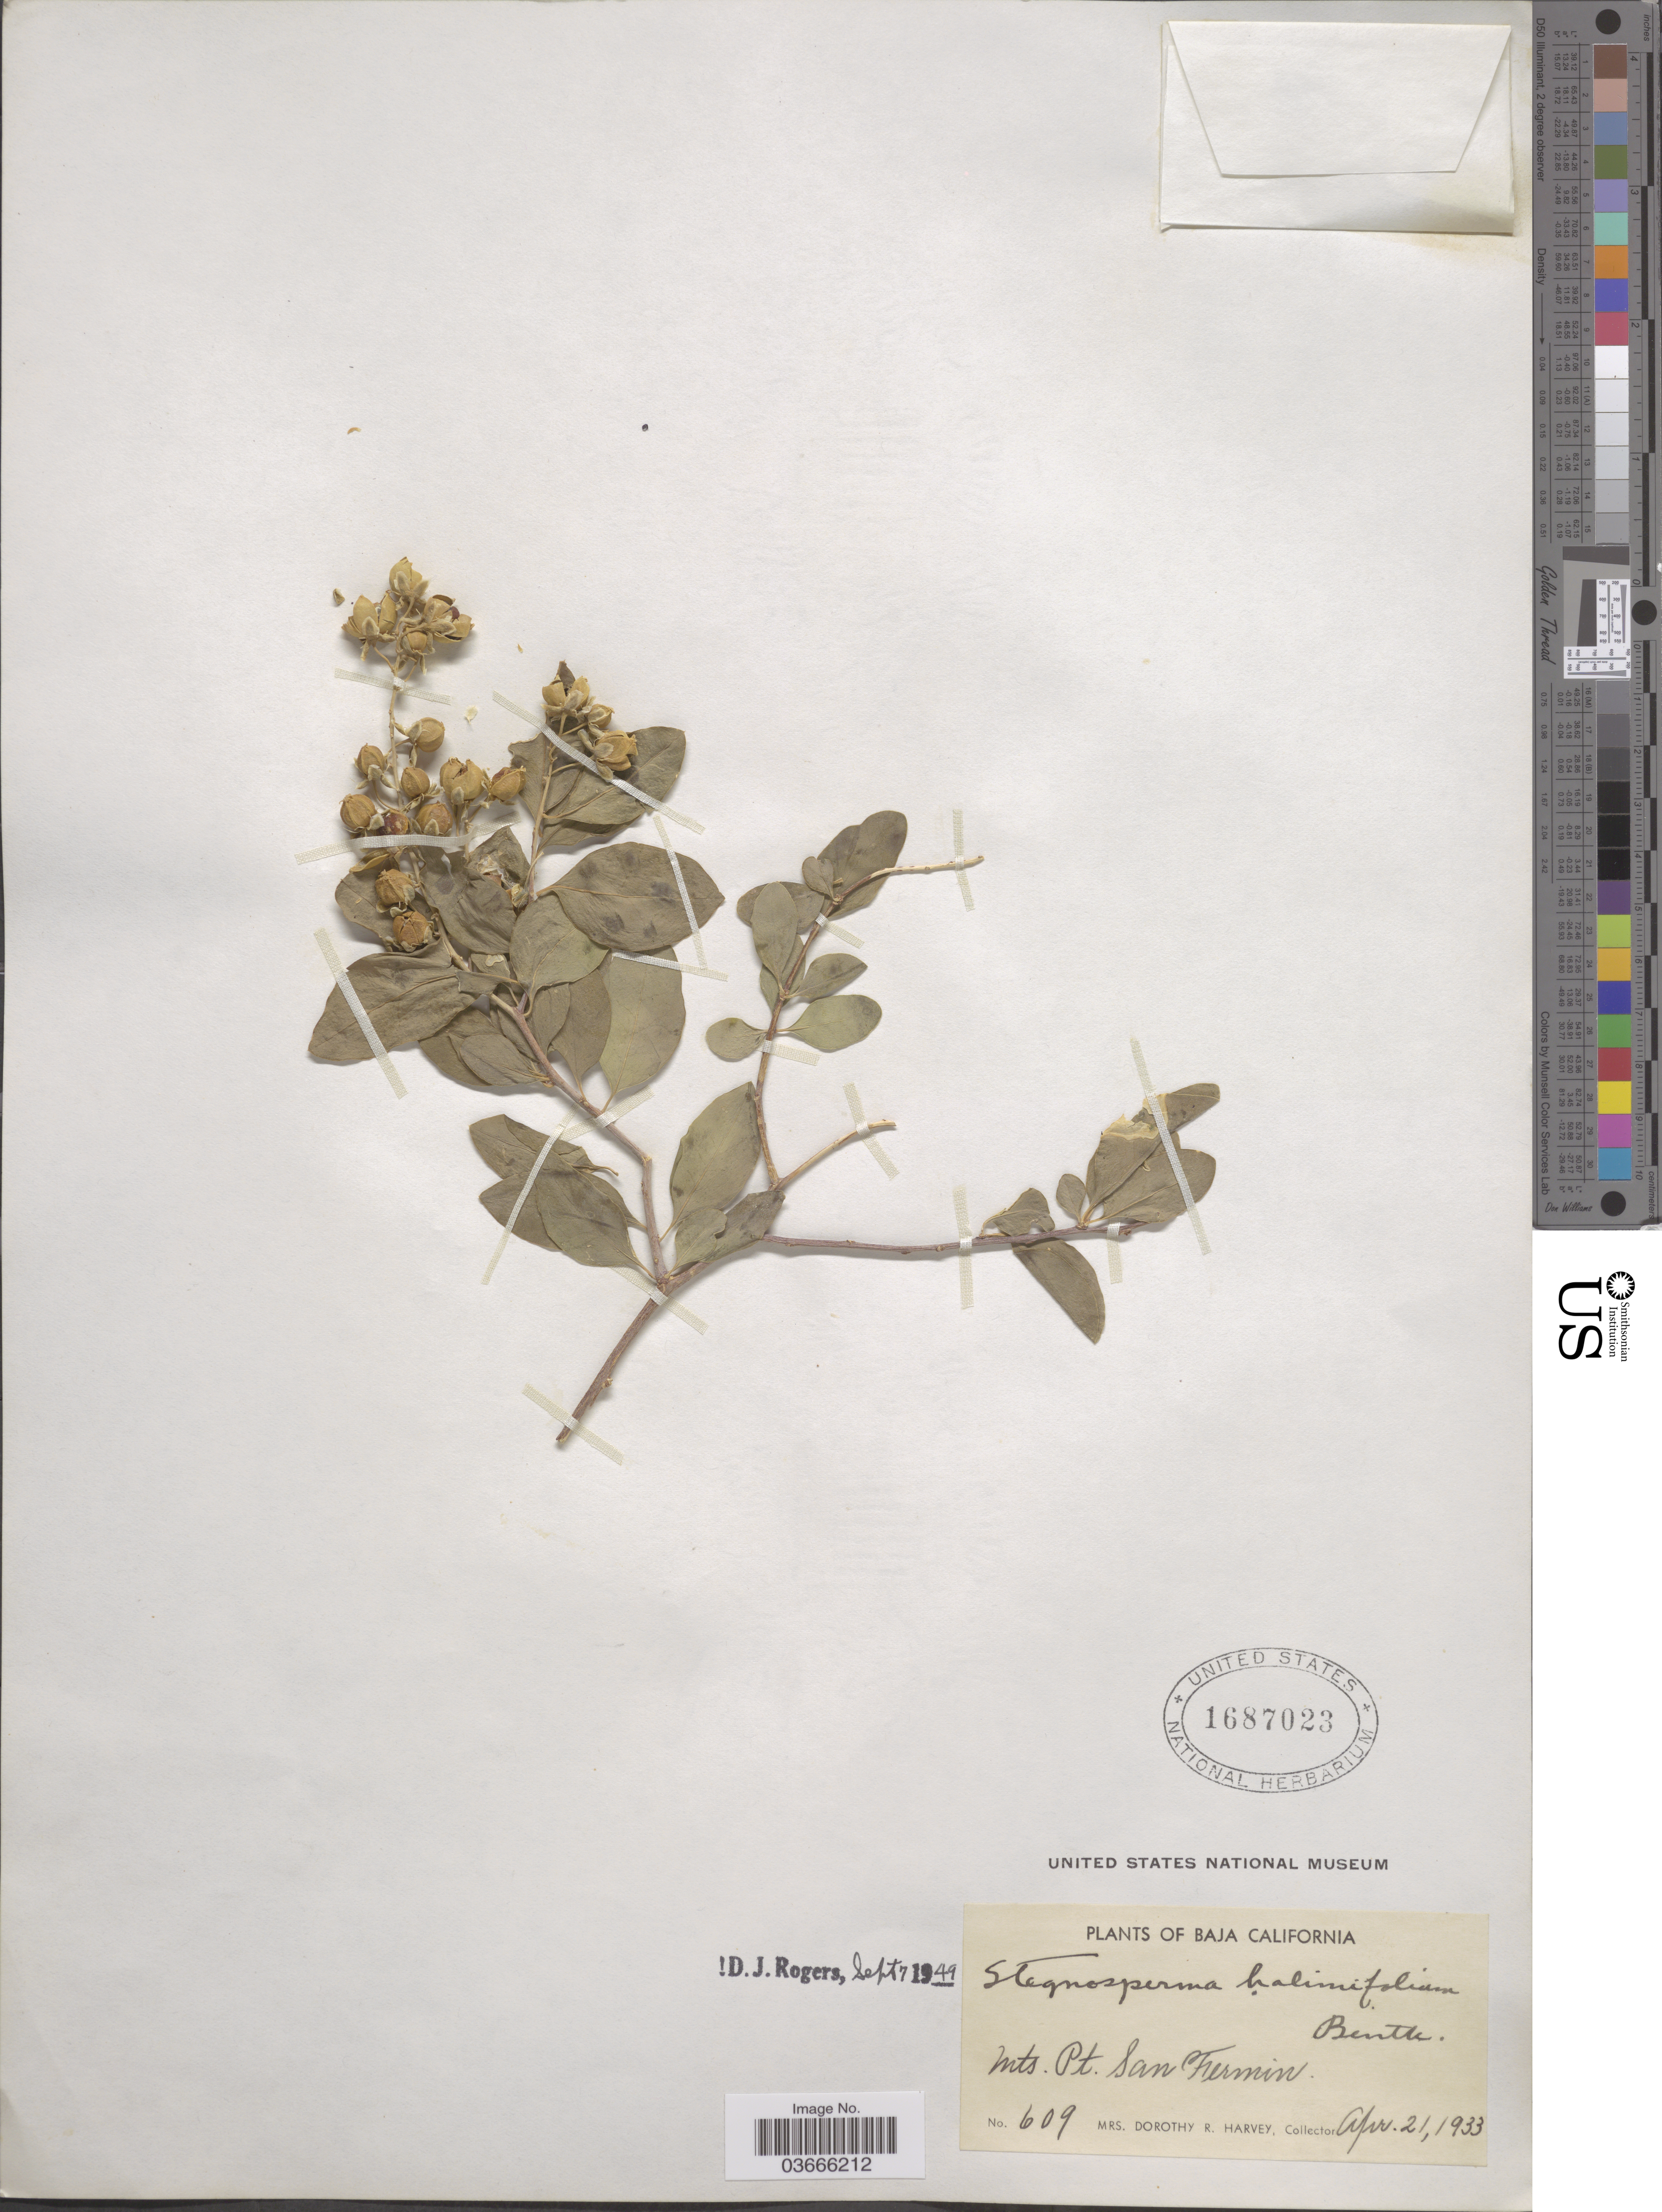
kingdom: Plantae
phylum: Tracheophyta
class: Magnoliopsida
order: Caryophyllales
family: Stegnospermataceae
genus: Stegnosperma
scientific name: Stegnosperma halimifolium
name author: Benth.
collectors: Harvey, Mrs. D. R.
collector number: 609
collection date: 1933-04-21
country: Mexico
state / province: Baja California Norte / Baja California Sur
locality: Mts. Pt. San Fermin.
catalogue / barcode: US 1687023